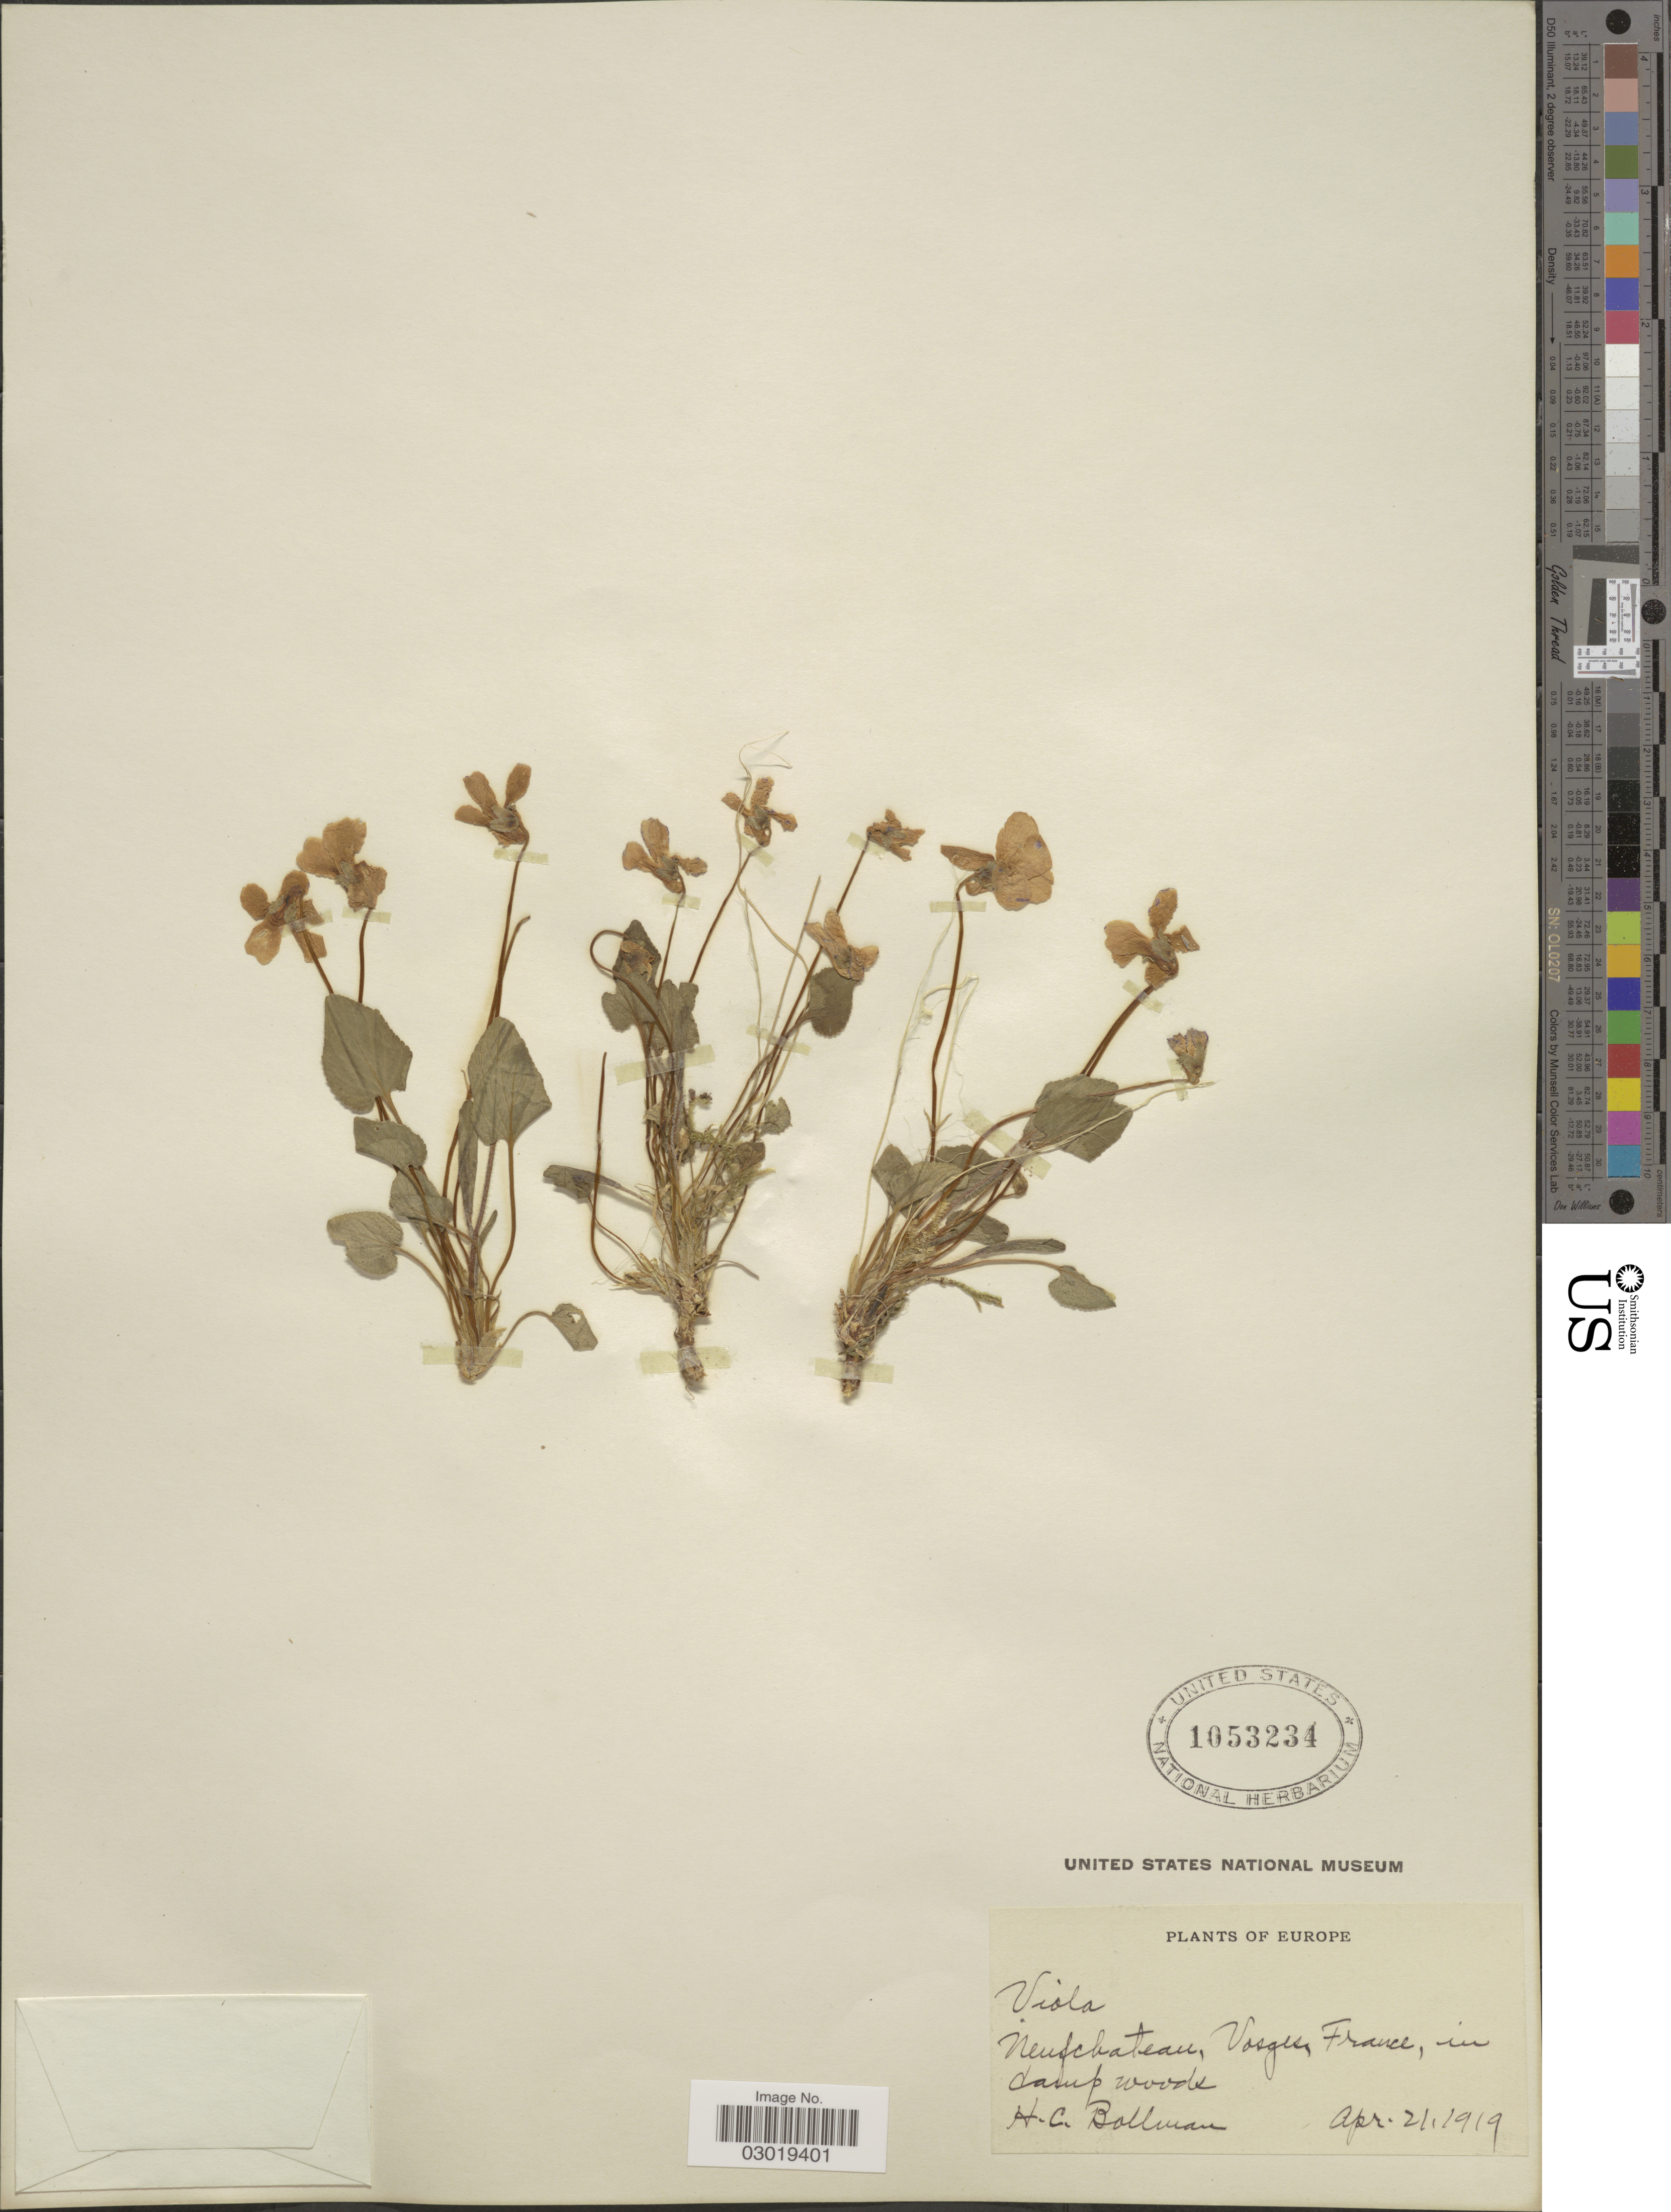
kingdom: Plantae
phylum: Tracheophyta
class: Magnoliopsida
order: Malpighiales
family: Violaceae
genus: Viola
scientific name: Viola sp.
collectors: H. C. Bollman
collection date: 1919-04-21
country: France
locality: Neufchateau, Vosges France.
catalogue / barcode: US 1053234